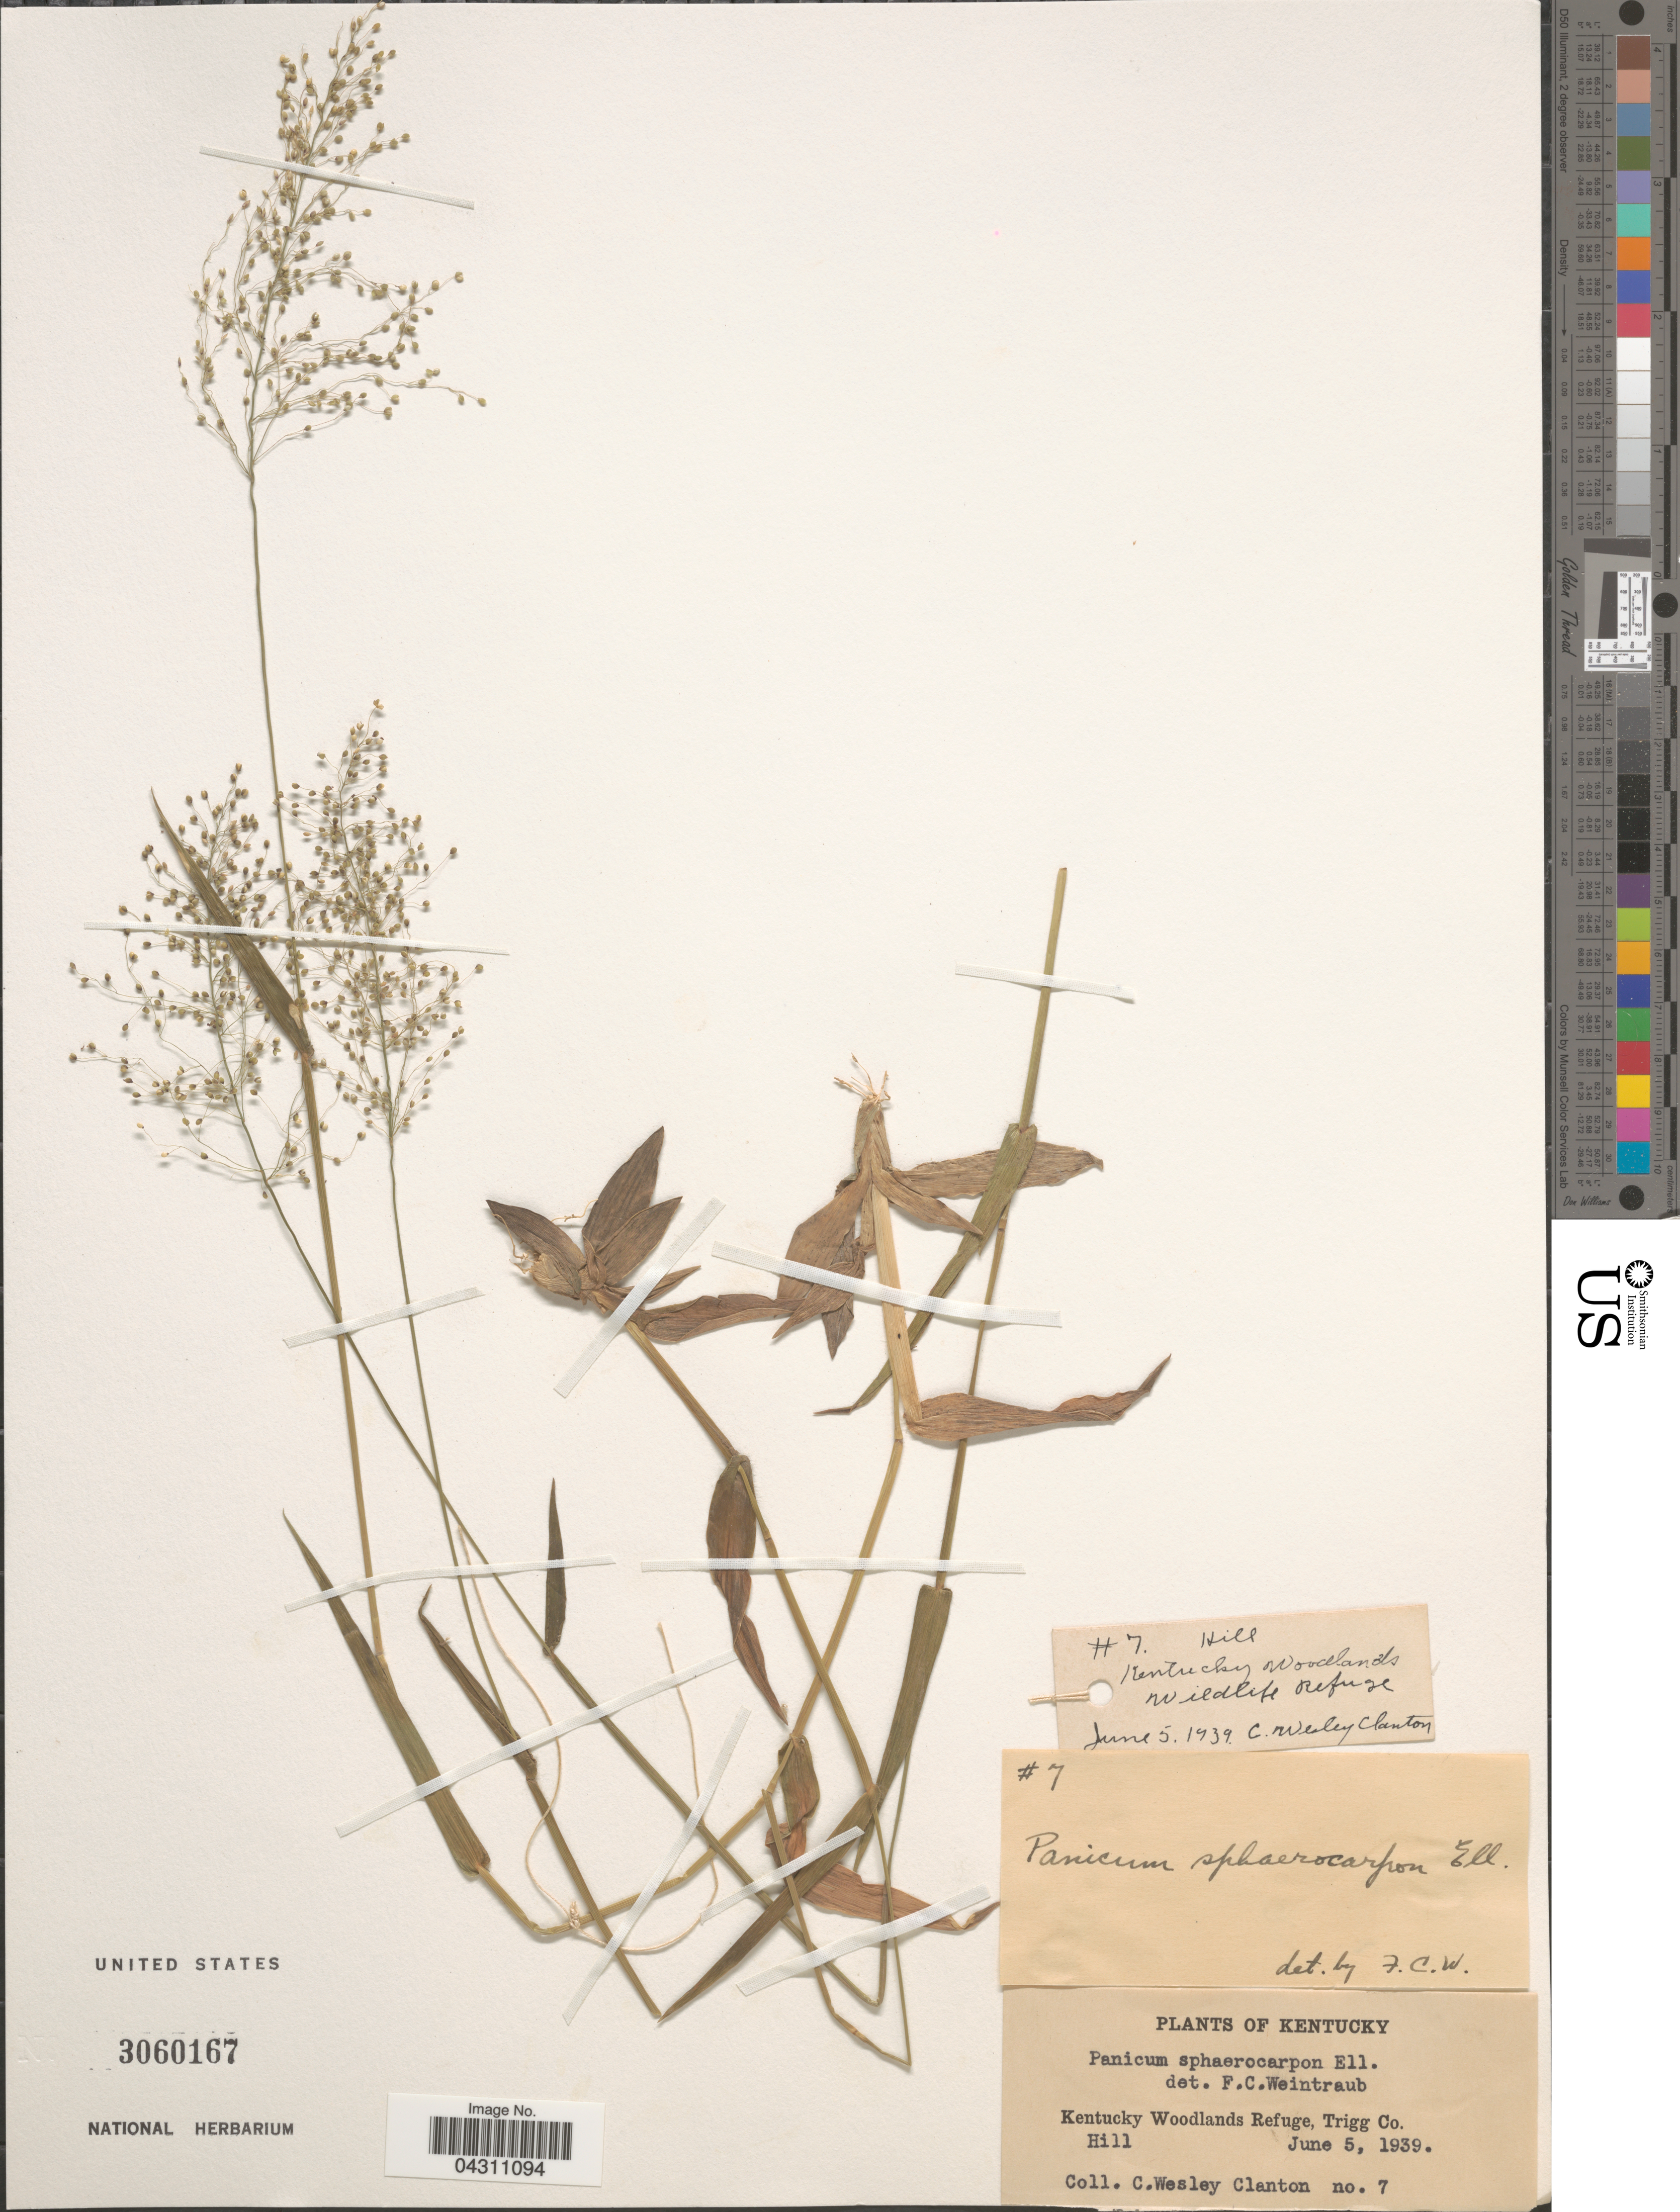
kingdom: Plantae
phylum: Tracheophyta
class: Liliopsida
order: Poales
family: Poaceae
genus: Dichanthelium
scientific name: Dichanthelium sphaerocarpon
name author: (Elliott) Gould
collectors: C. Clanton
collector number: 7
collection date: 1939-06-05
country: United States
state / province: Kentucky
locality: Kentucky Woodlands Refuge, Trigg Co. Hill.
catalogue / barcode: US 3060167